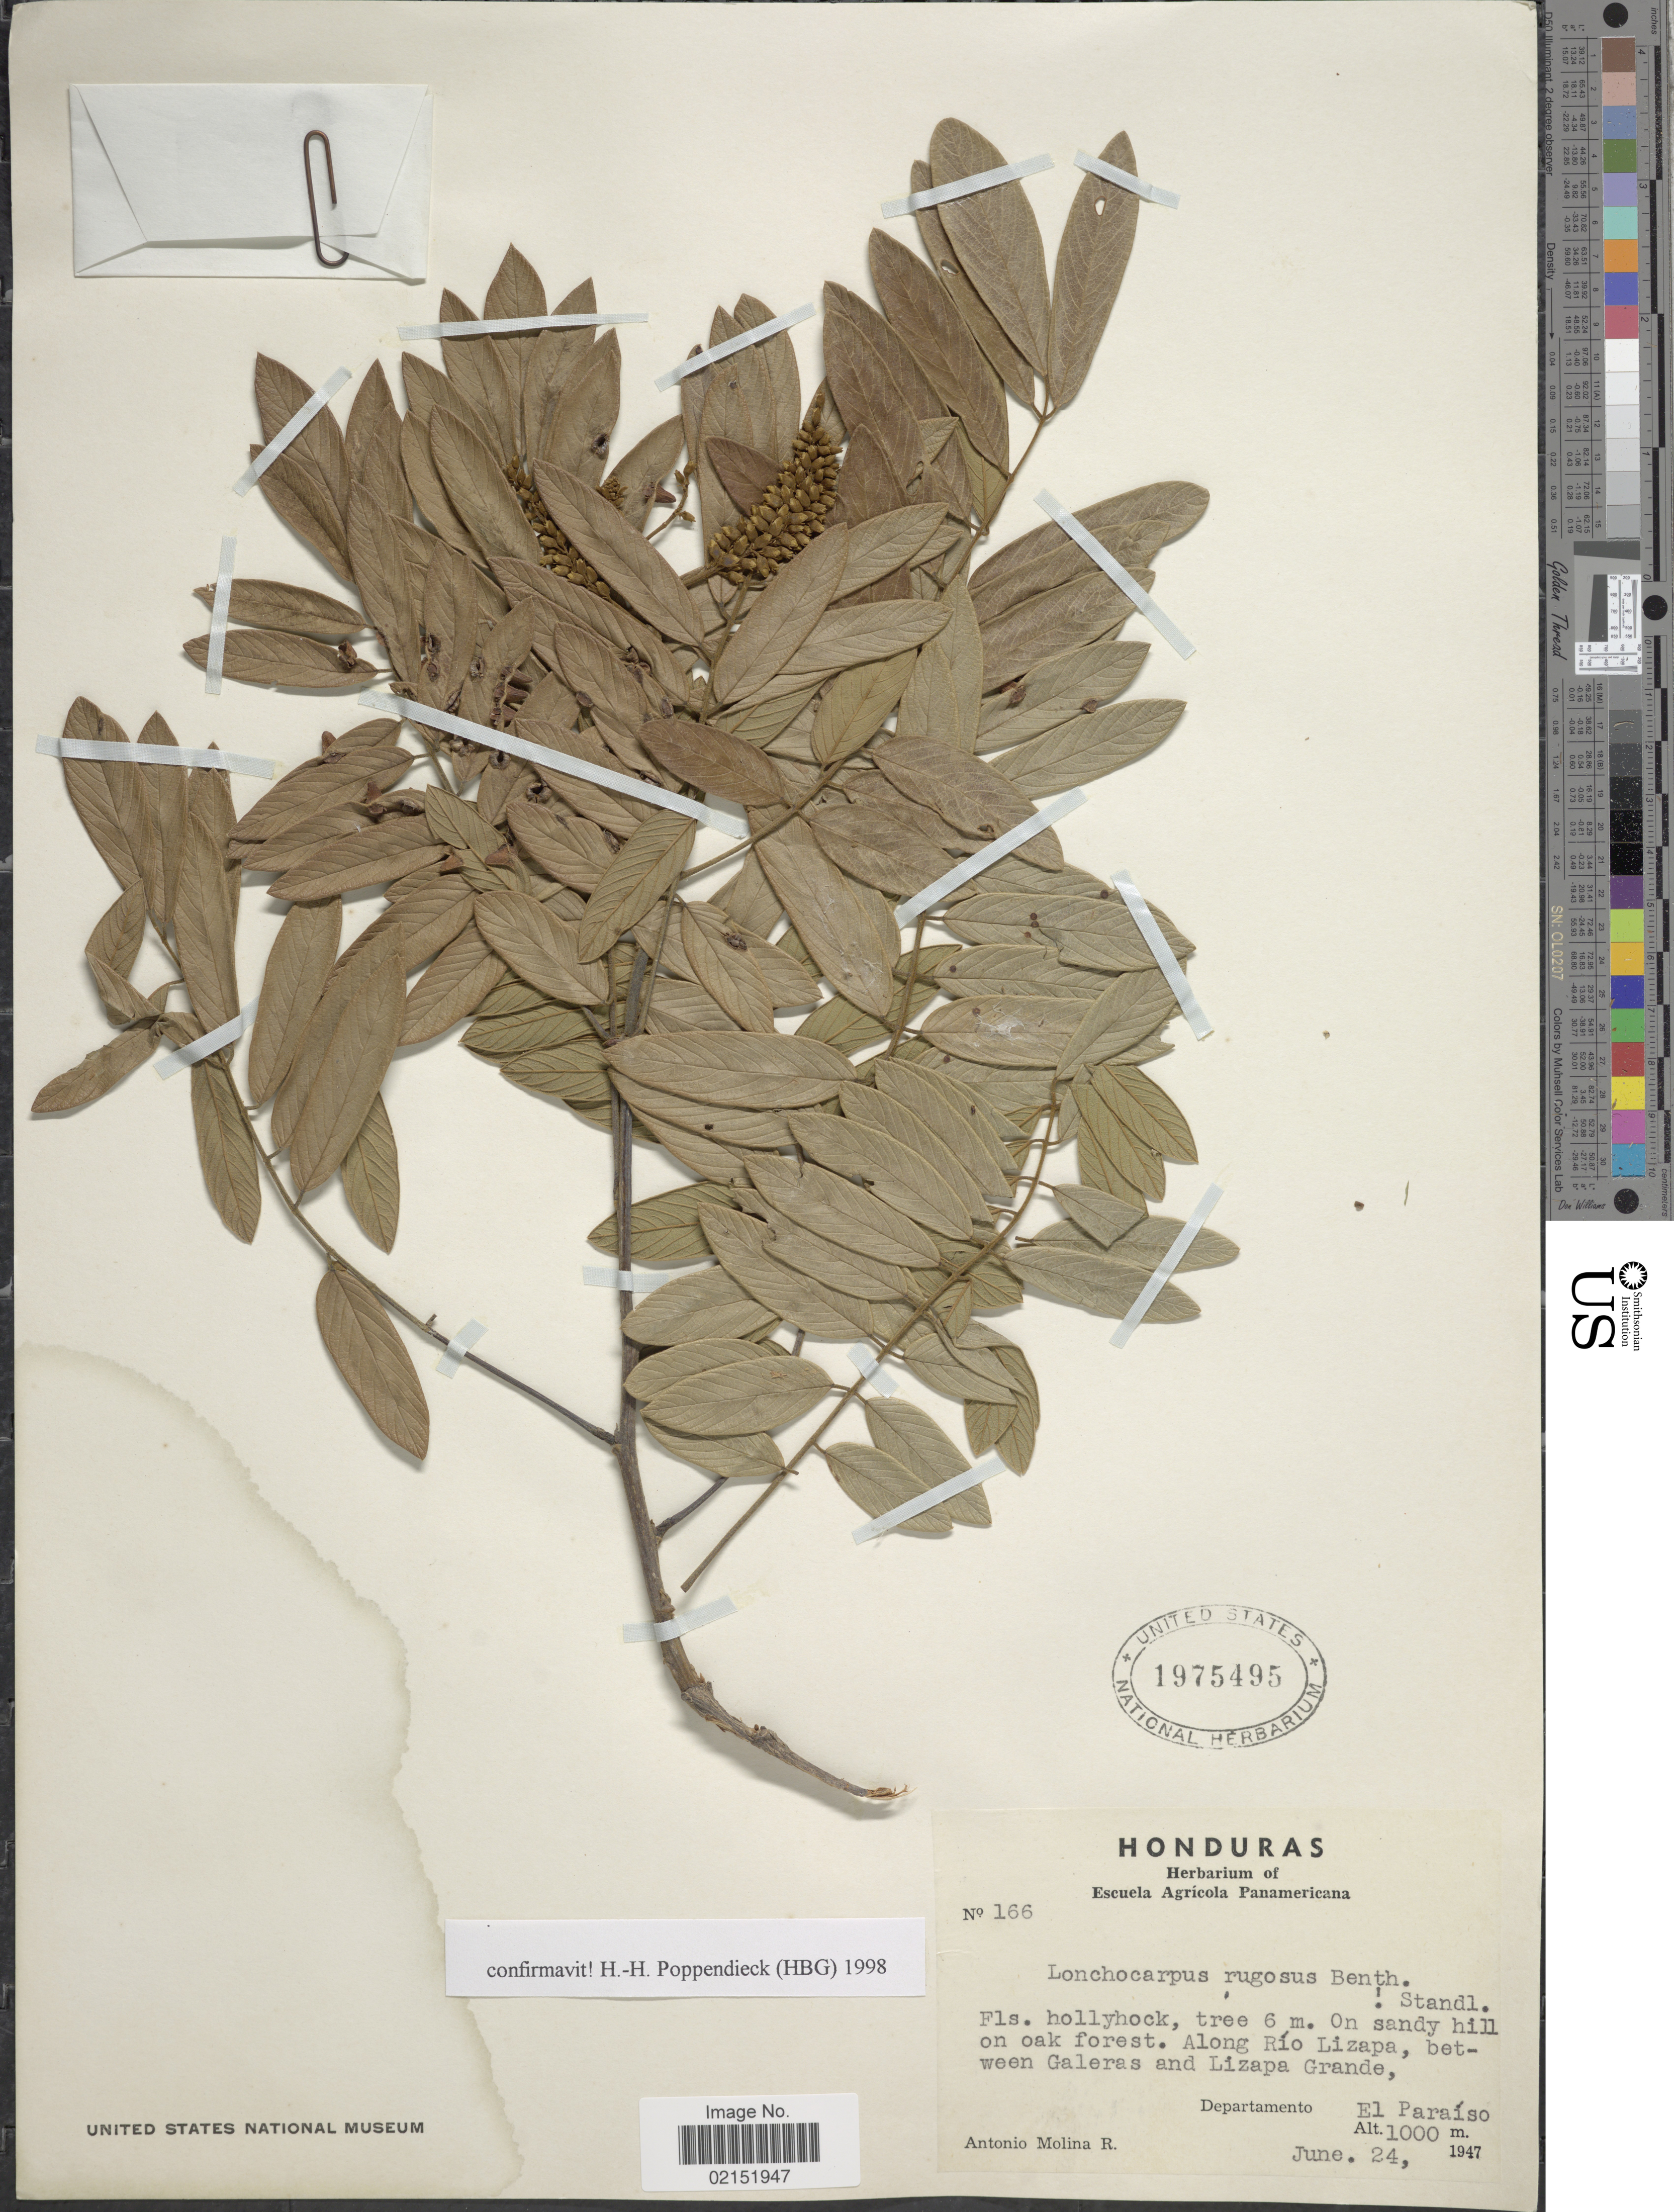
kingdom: Plantae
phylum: Tracheophyta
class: Magnoliopsida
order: Fabales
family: Fabaceae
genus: Lonchocarpus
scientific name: Lonchocarpus rugosus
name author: Benth.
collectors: A. Molina R.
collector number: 166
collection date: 1947-06-24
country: Honduras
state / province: El Paraíso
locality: On sandy hill on oak forest. Along Rio Lizapa, between Galeras and Lizapa Grande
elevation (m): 1000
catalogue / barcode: US 1975495